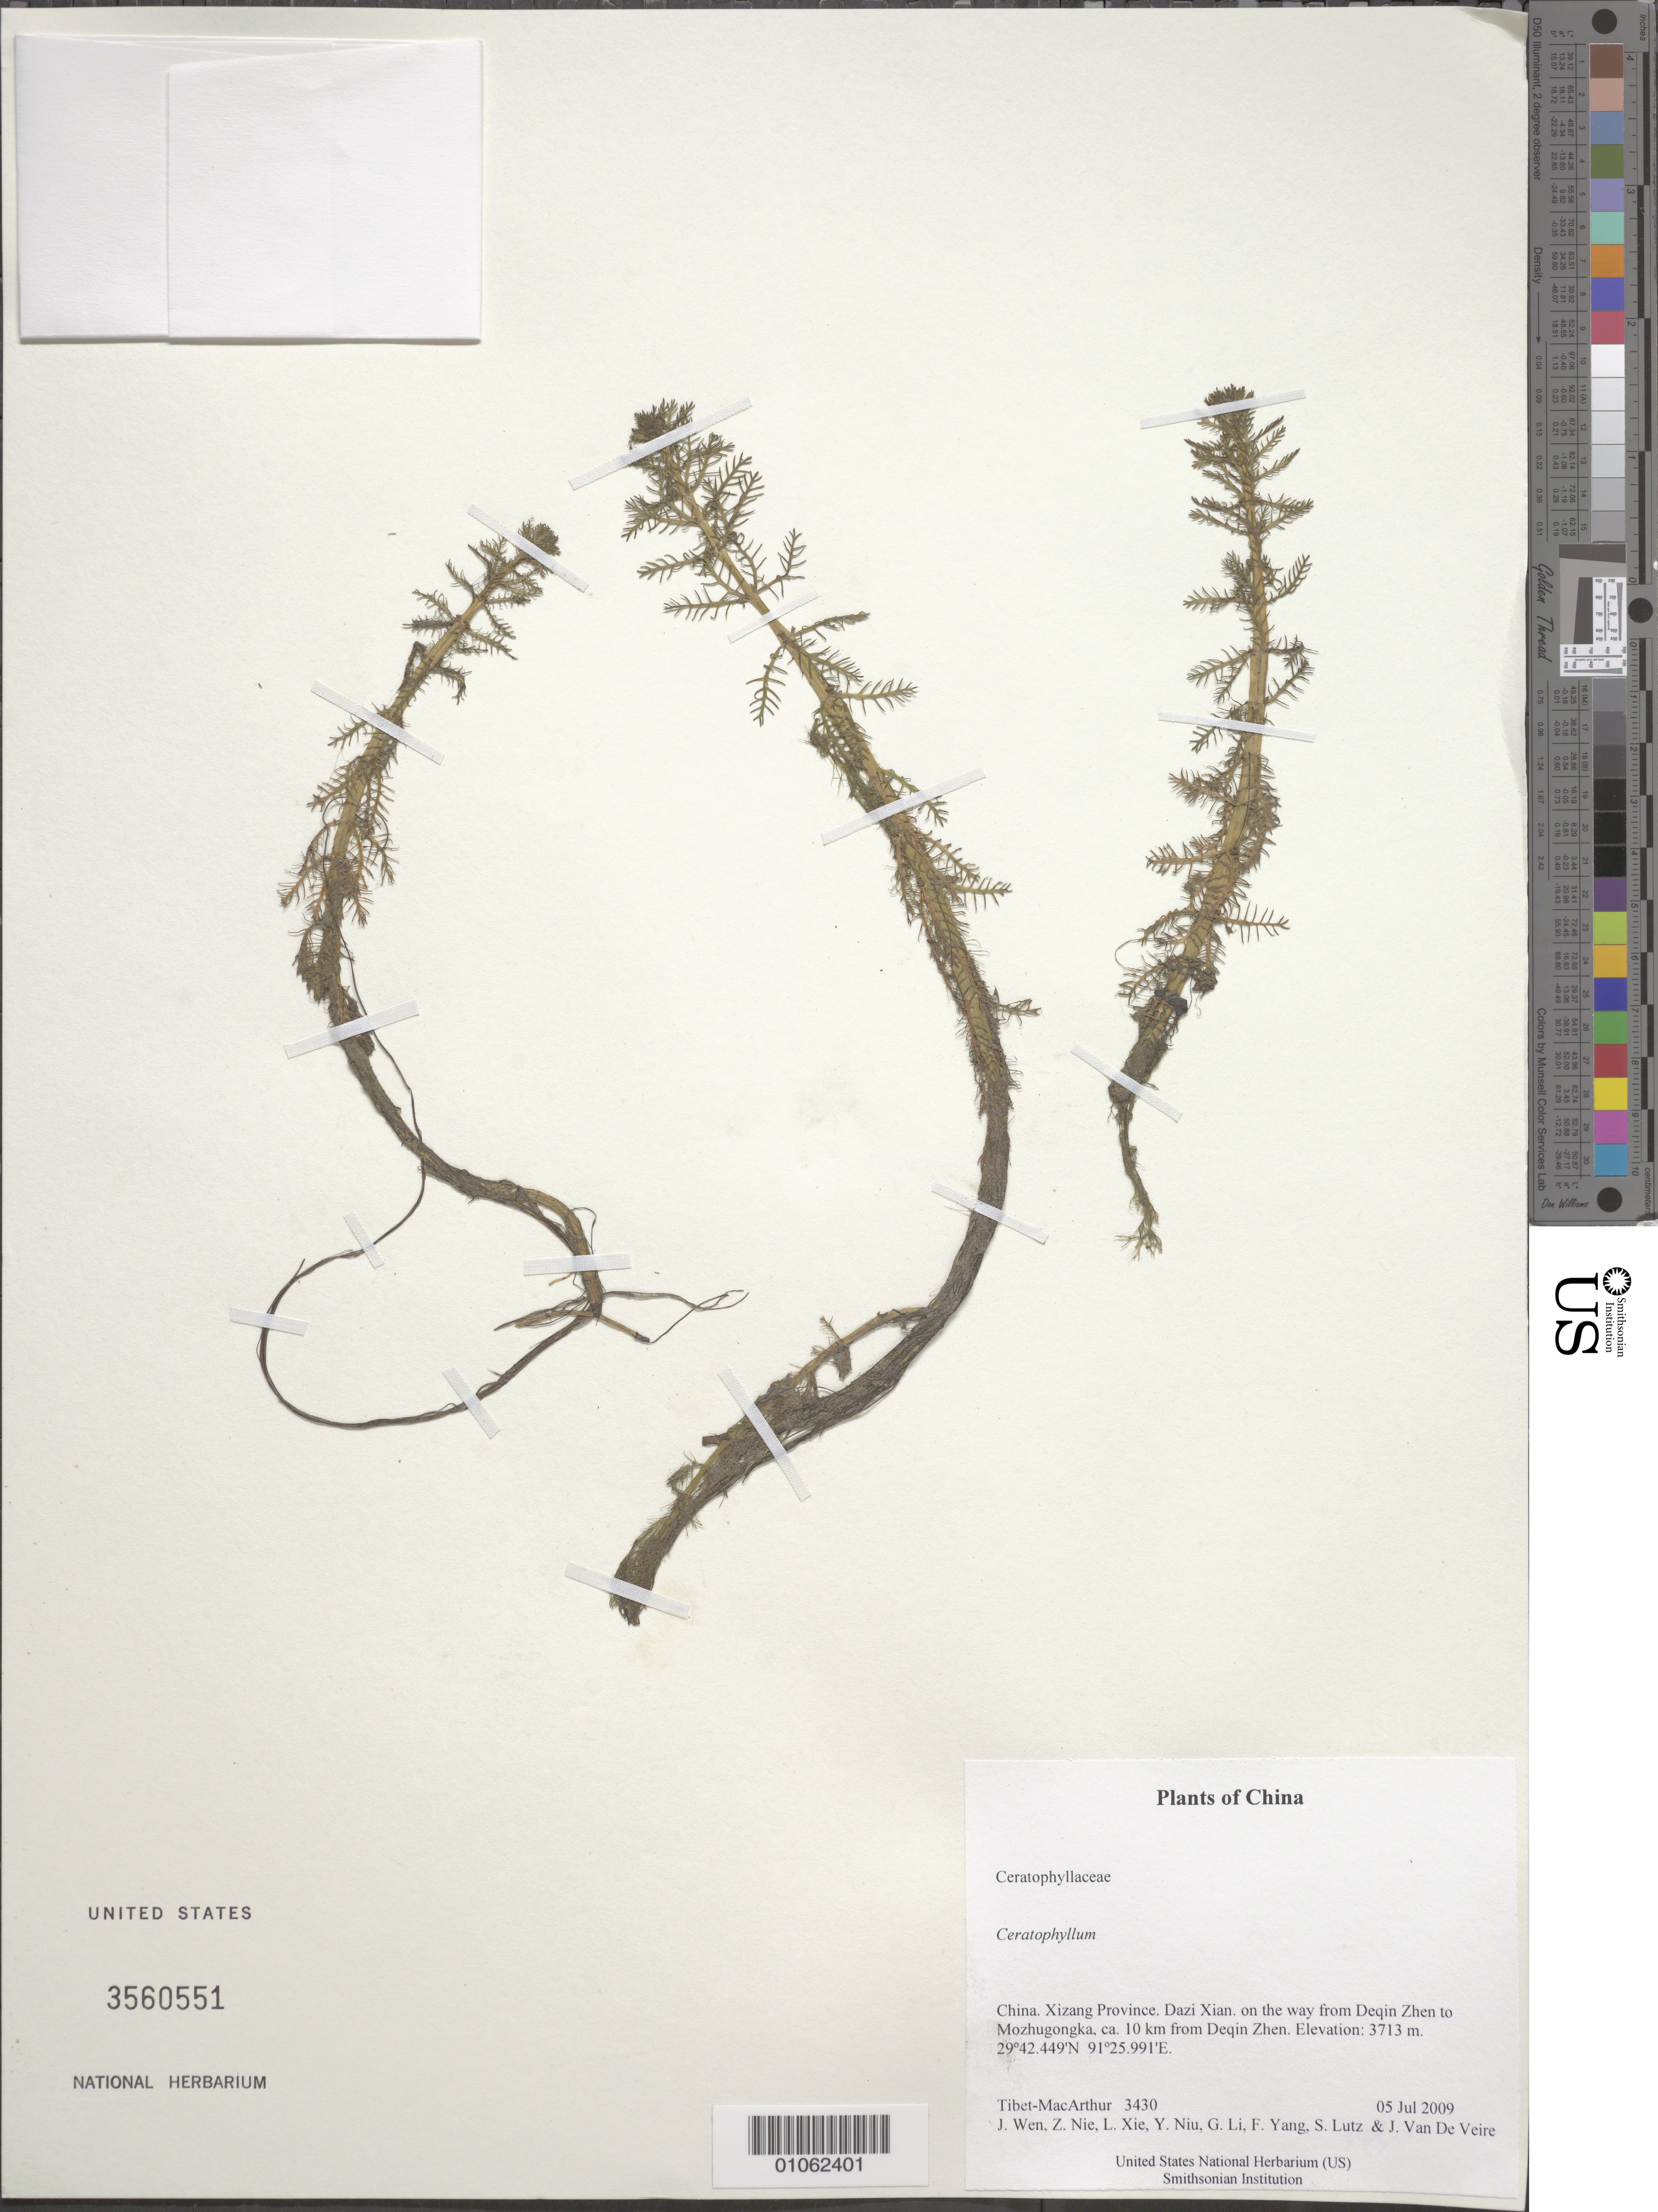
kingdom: Plantae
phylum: Tracheophyta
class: Magnoliopsida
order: Ceratophyllales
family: Ceratophyllaceae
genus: Ceratophyllum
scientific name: Ceratophyllum sp.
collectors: Tibet-MacArthur, J. Wen, Z. Nie, L. Xie, Y. Niu, G. Li, F. Yang, S. Lutz & J. Van De Veire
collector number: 3430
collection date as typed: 05 Jul 2009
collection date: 2009-07-05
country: China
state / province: Xizang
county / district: Dazi Xian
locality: on the way from Deqin Zhen to Mozhugongka, ca. 10 km from Deqin Zhen.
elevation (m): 3713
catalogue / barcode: US 3560551